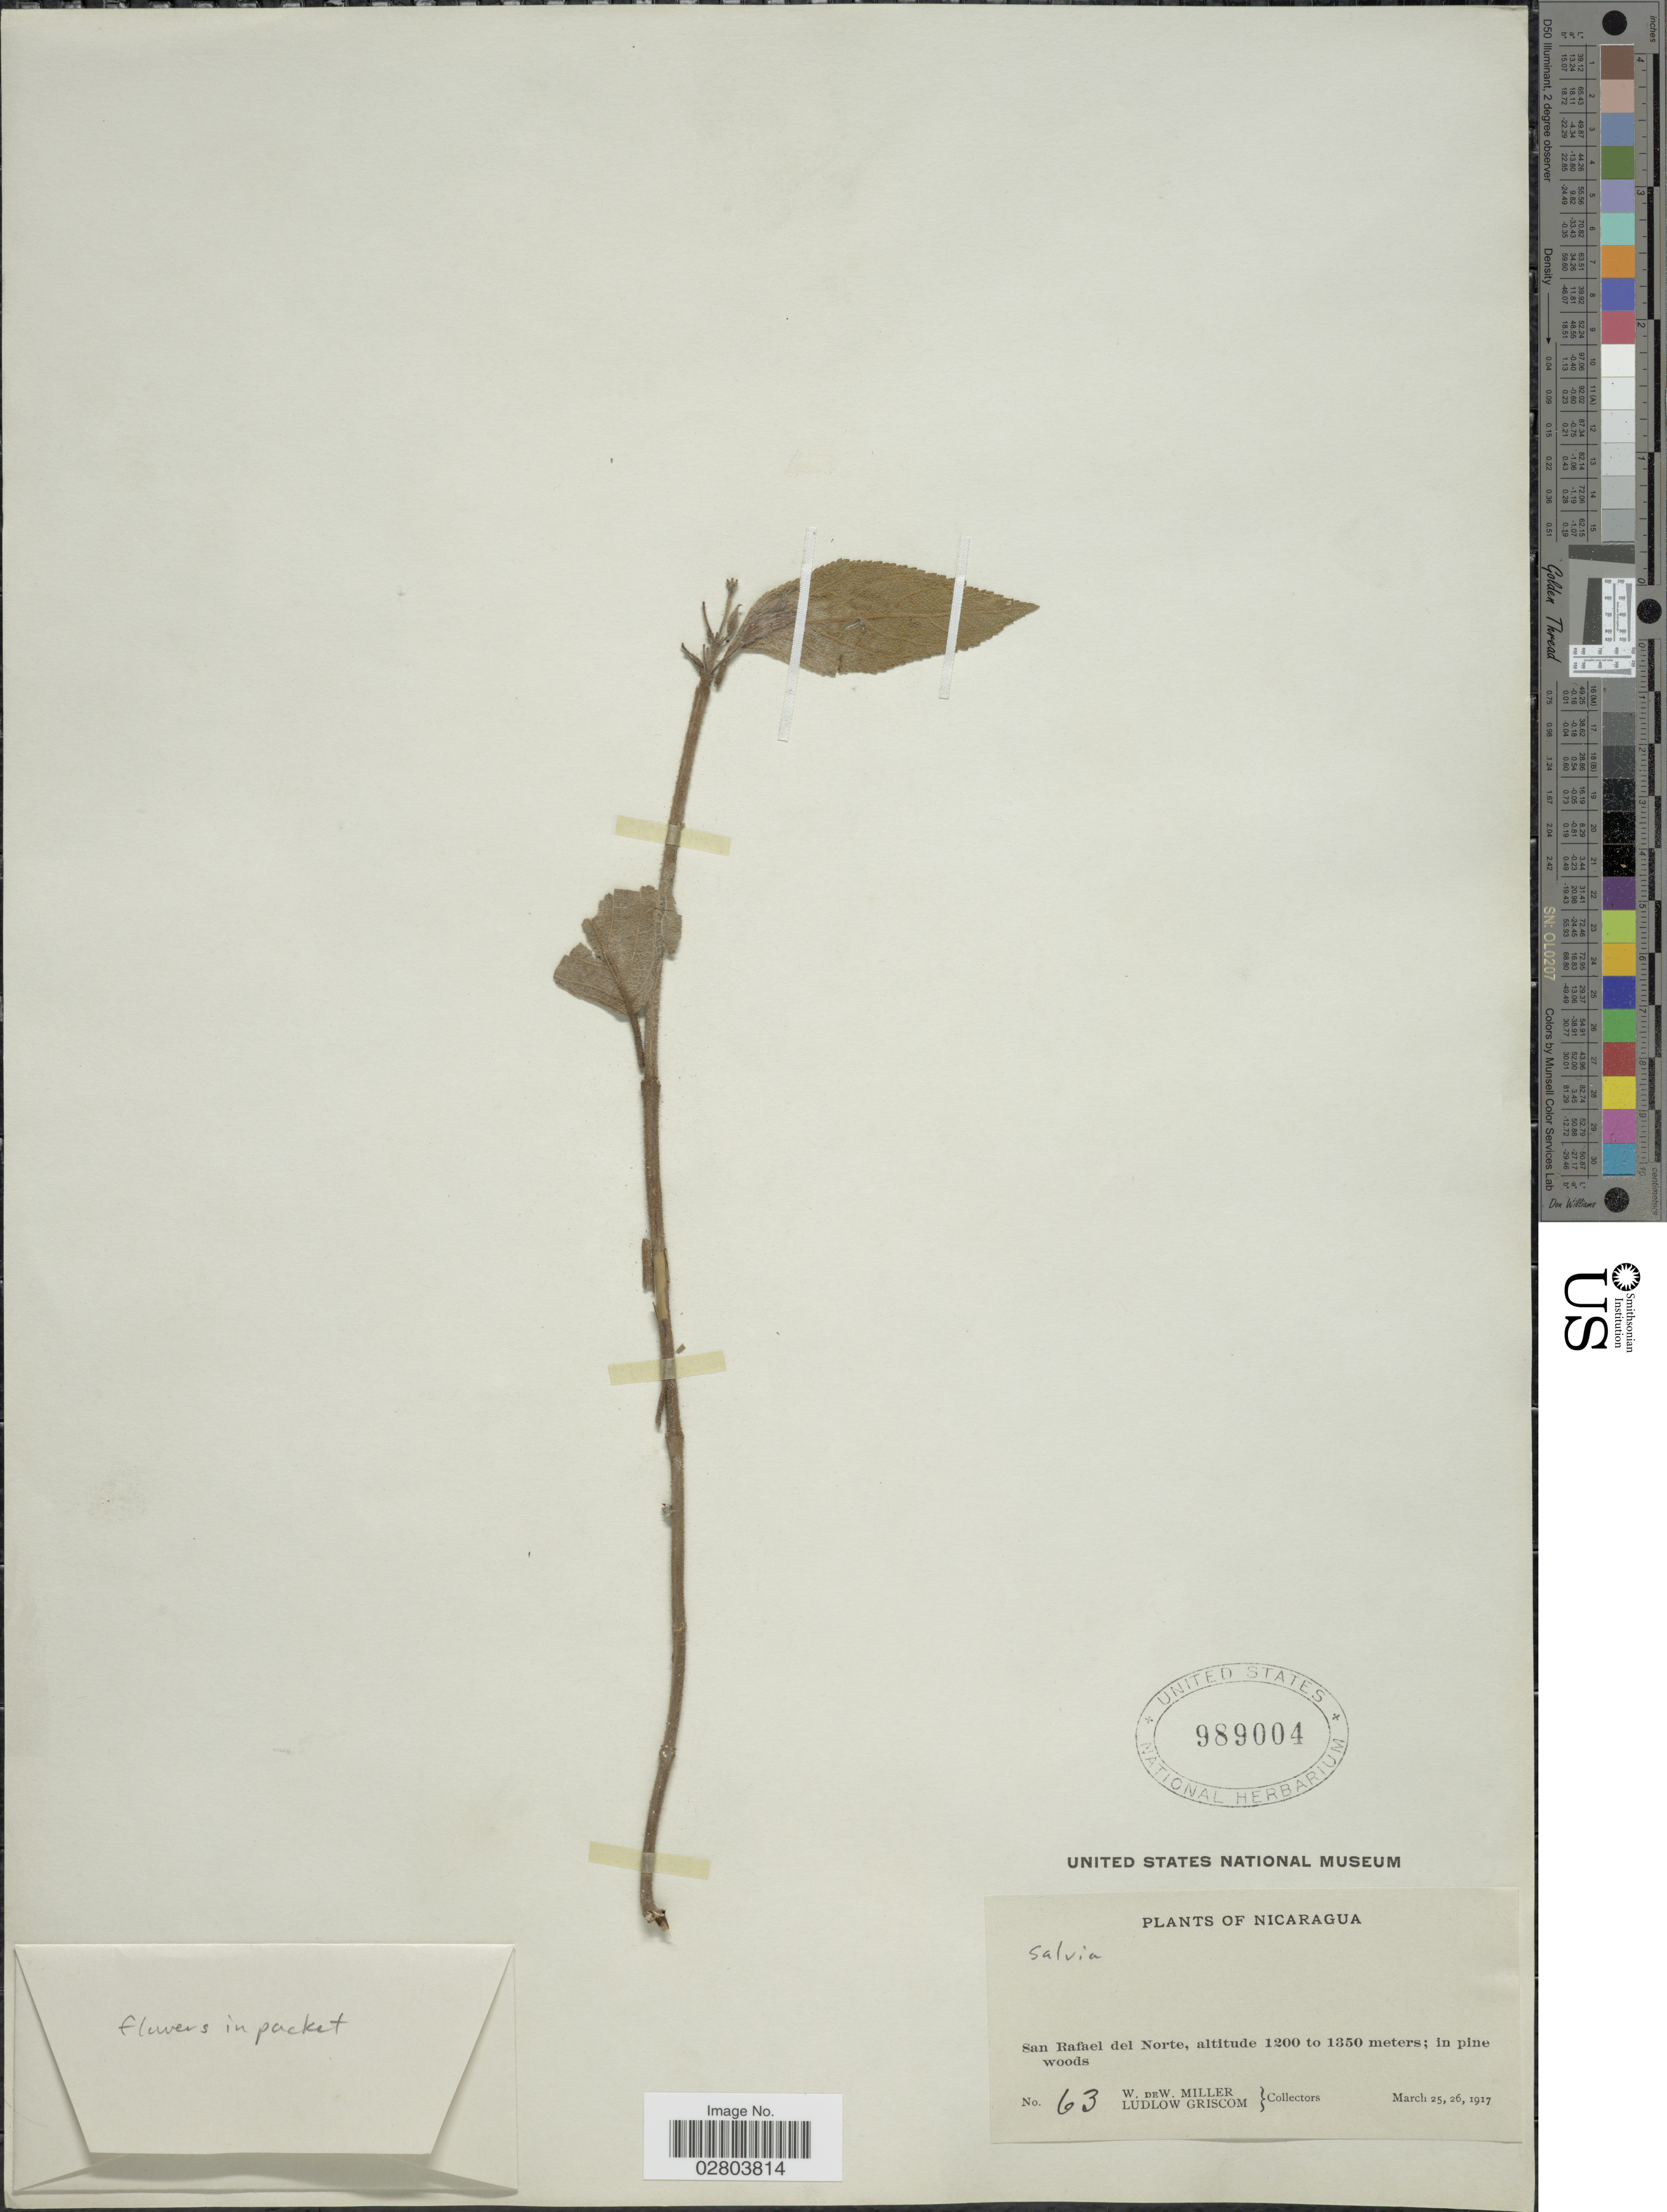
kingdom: Plantae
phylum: Tracheophyta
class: Magnoliopsida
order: Lamiales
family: Lamiaceae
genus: Salvia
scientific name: Salvia sp.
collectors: W. W. Miller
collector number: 63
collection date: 1917-03-25/1917-03-26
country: Nicaragua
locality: San Rafael del Norte.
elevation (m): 1200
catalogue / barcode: US 989004